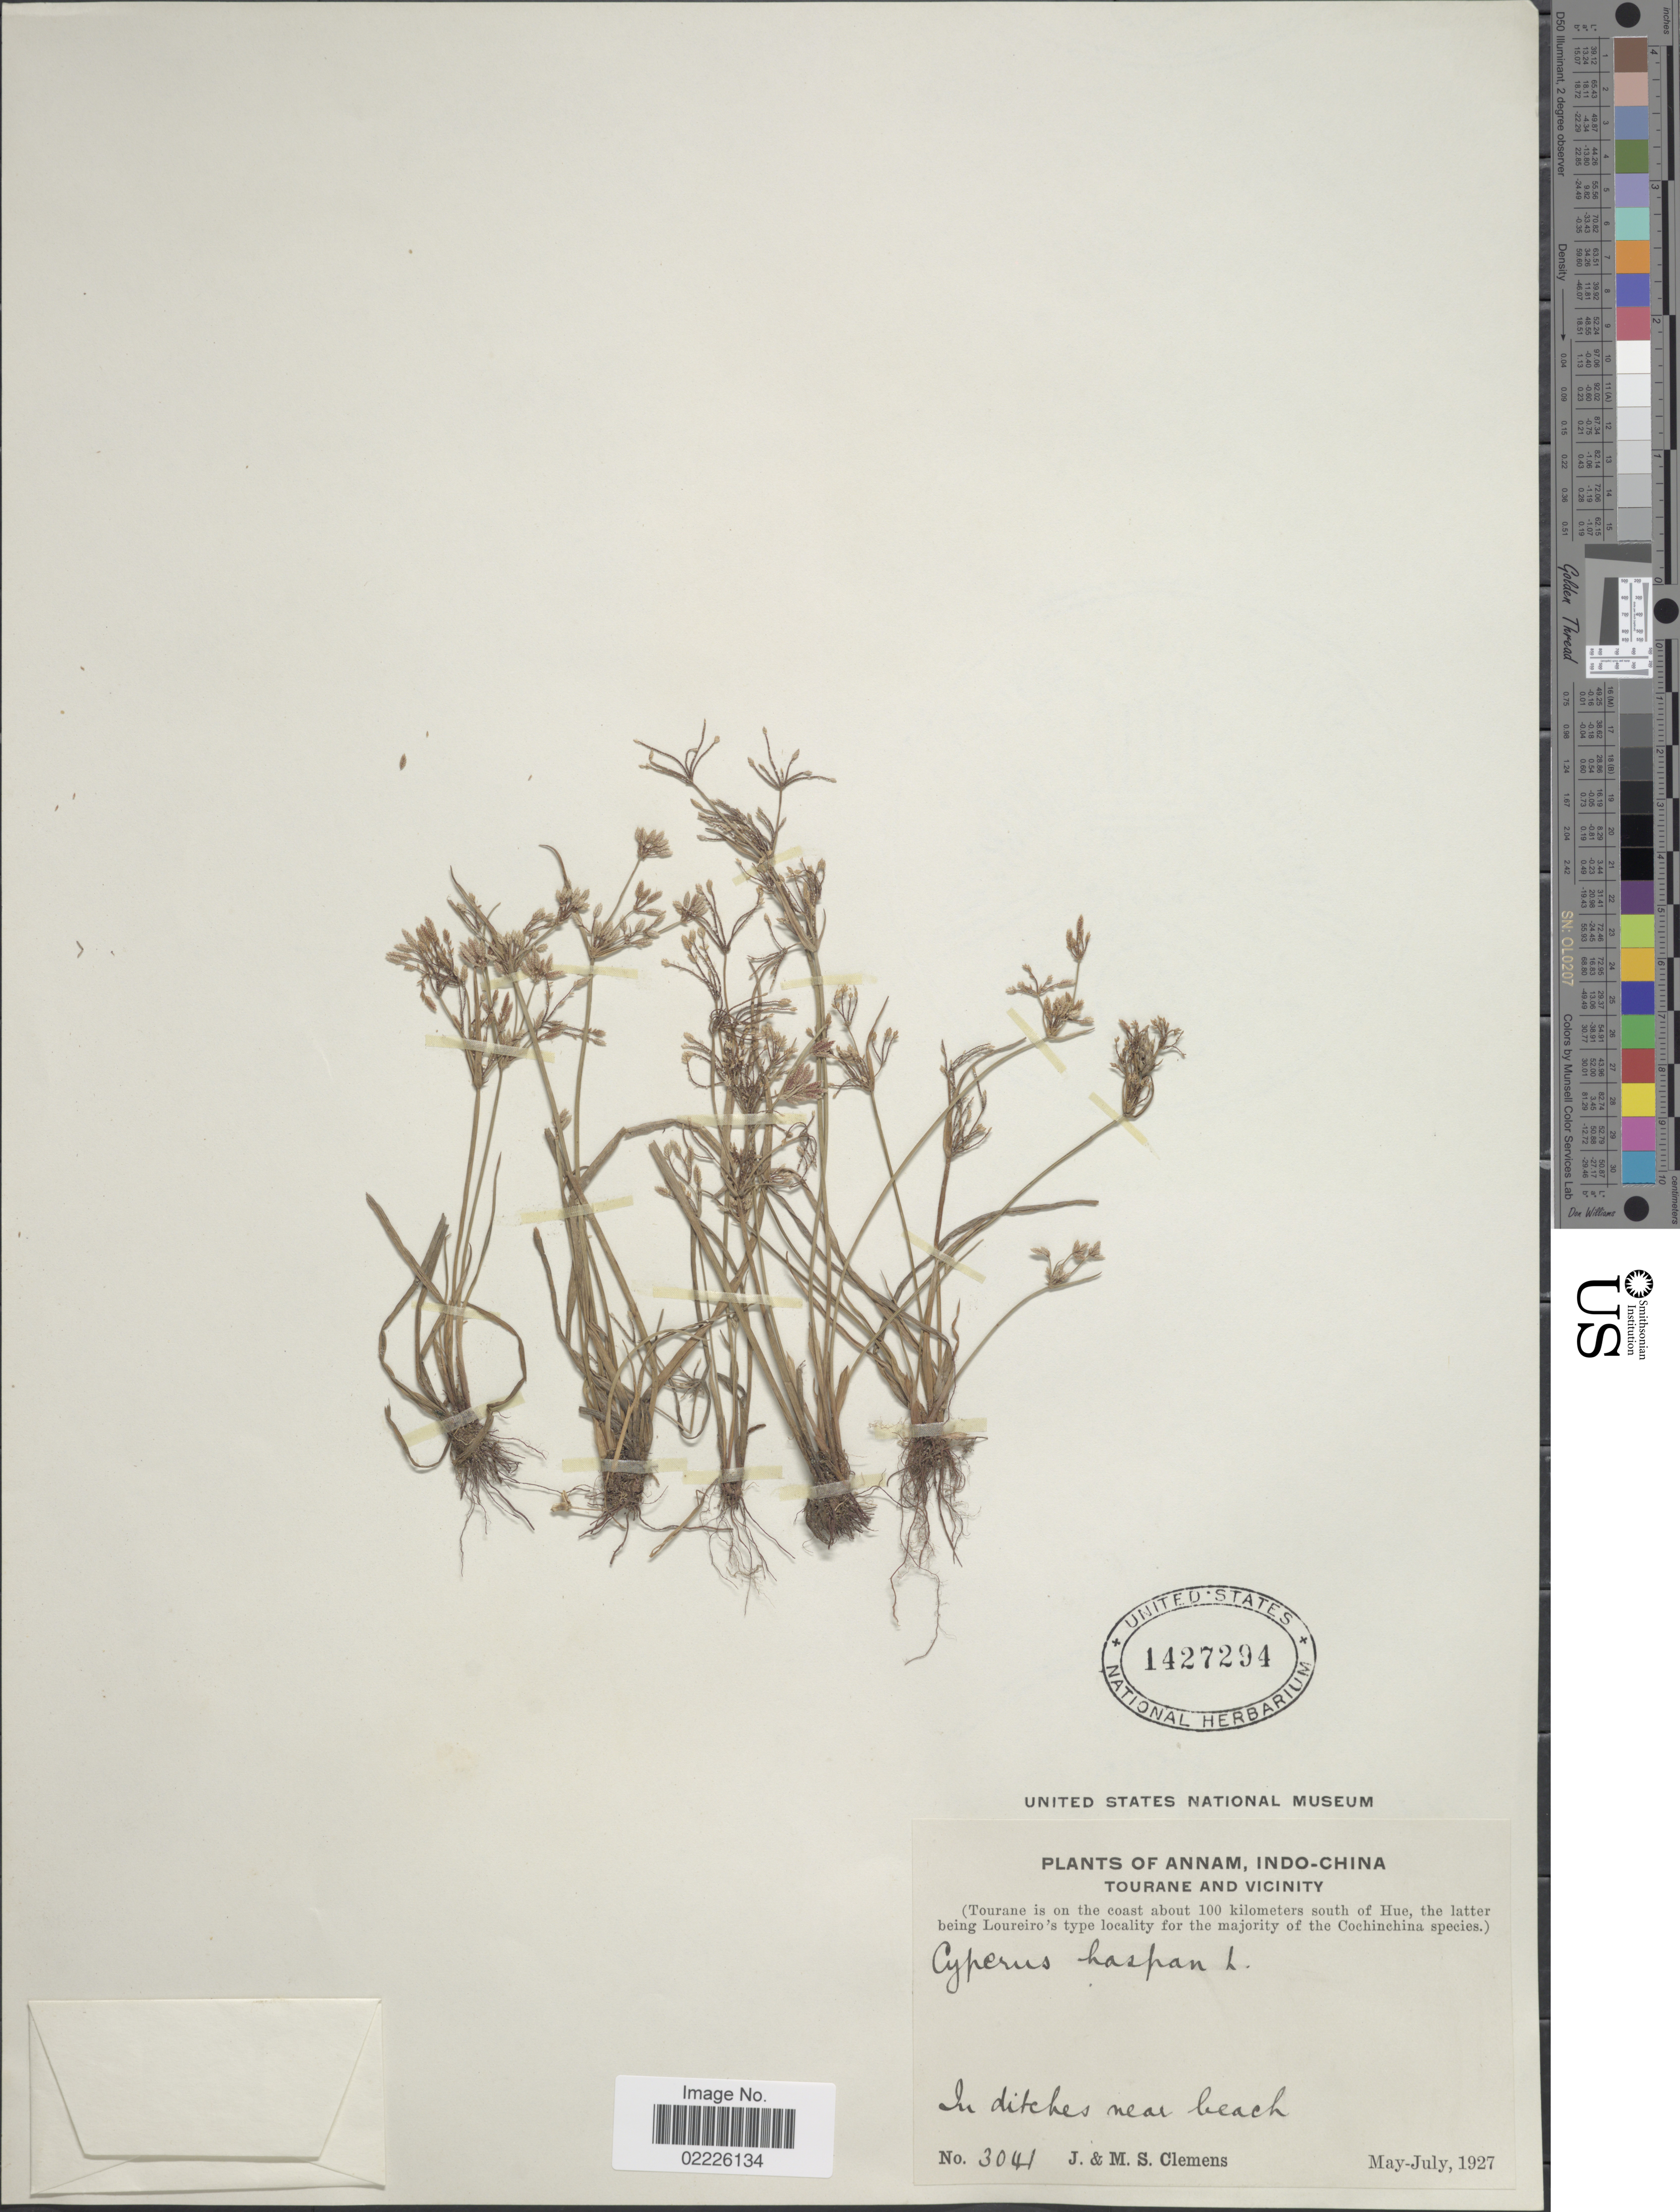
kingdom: Plantae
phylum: Tracheophyta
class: Liliopsida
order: Poales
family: Cyperaceae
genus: Cyperus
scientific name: Cyperus tenuispica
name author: Steud.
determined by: Strong, Mark T., (BOT), Smithsonian Institution - National Museum of Natural History (UNITED STATES)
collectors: J. Clemens & M. S. Clemens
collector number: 3041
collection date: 1927-05/1927-07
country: Vietnam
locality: Annam, Indo-China, Tourane and Vicinity, Tourane is on the coast about 100 milometers south of Hue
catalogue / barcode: US 1427294